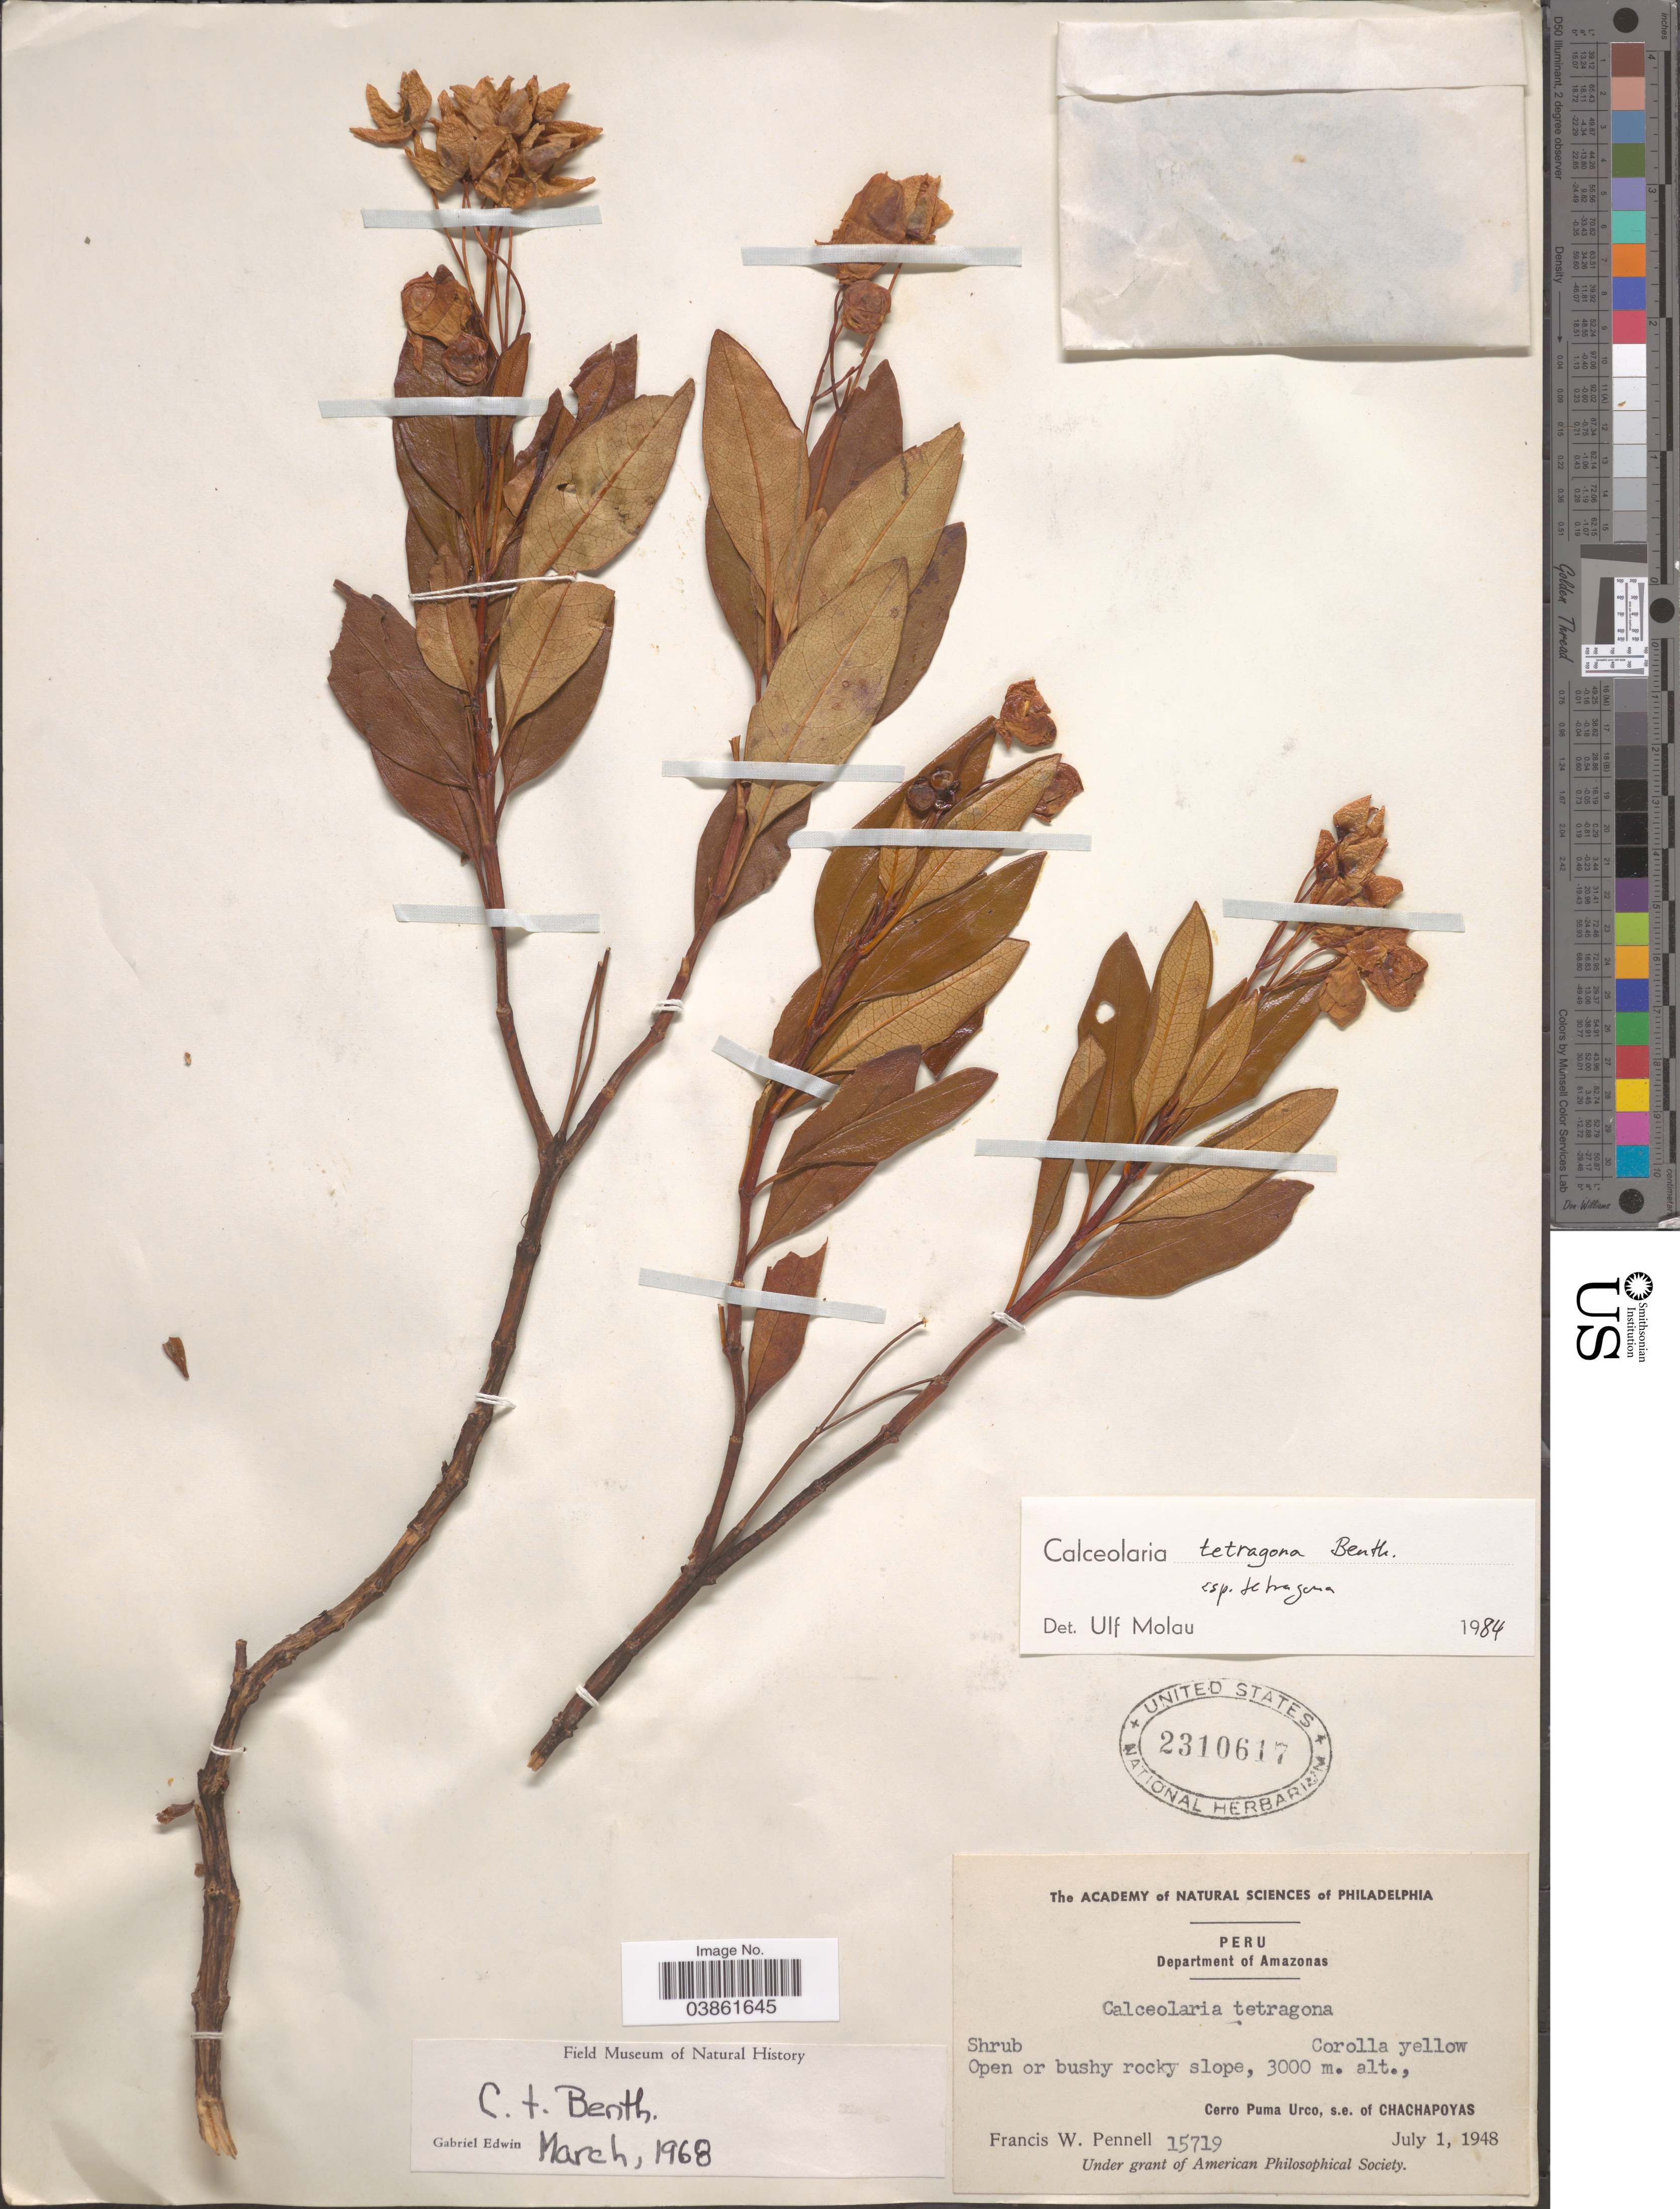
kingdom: Plantae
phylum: Tracheophyta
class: Magnoliopsida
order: Lamiales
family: Calceolariaceae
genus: Calceolaria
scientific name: Calceolaria tetragona subsp. tetragona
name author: Benth.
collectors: F. W. Pennell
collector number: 15719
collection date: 1948-07-01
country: Peru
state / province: Amazonas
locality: Department of Amazonas. Cerro Puma Urco, s.e. of Chachapoyas.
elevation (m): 3000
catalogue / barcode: US 2310617